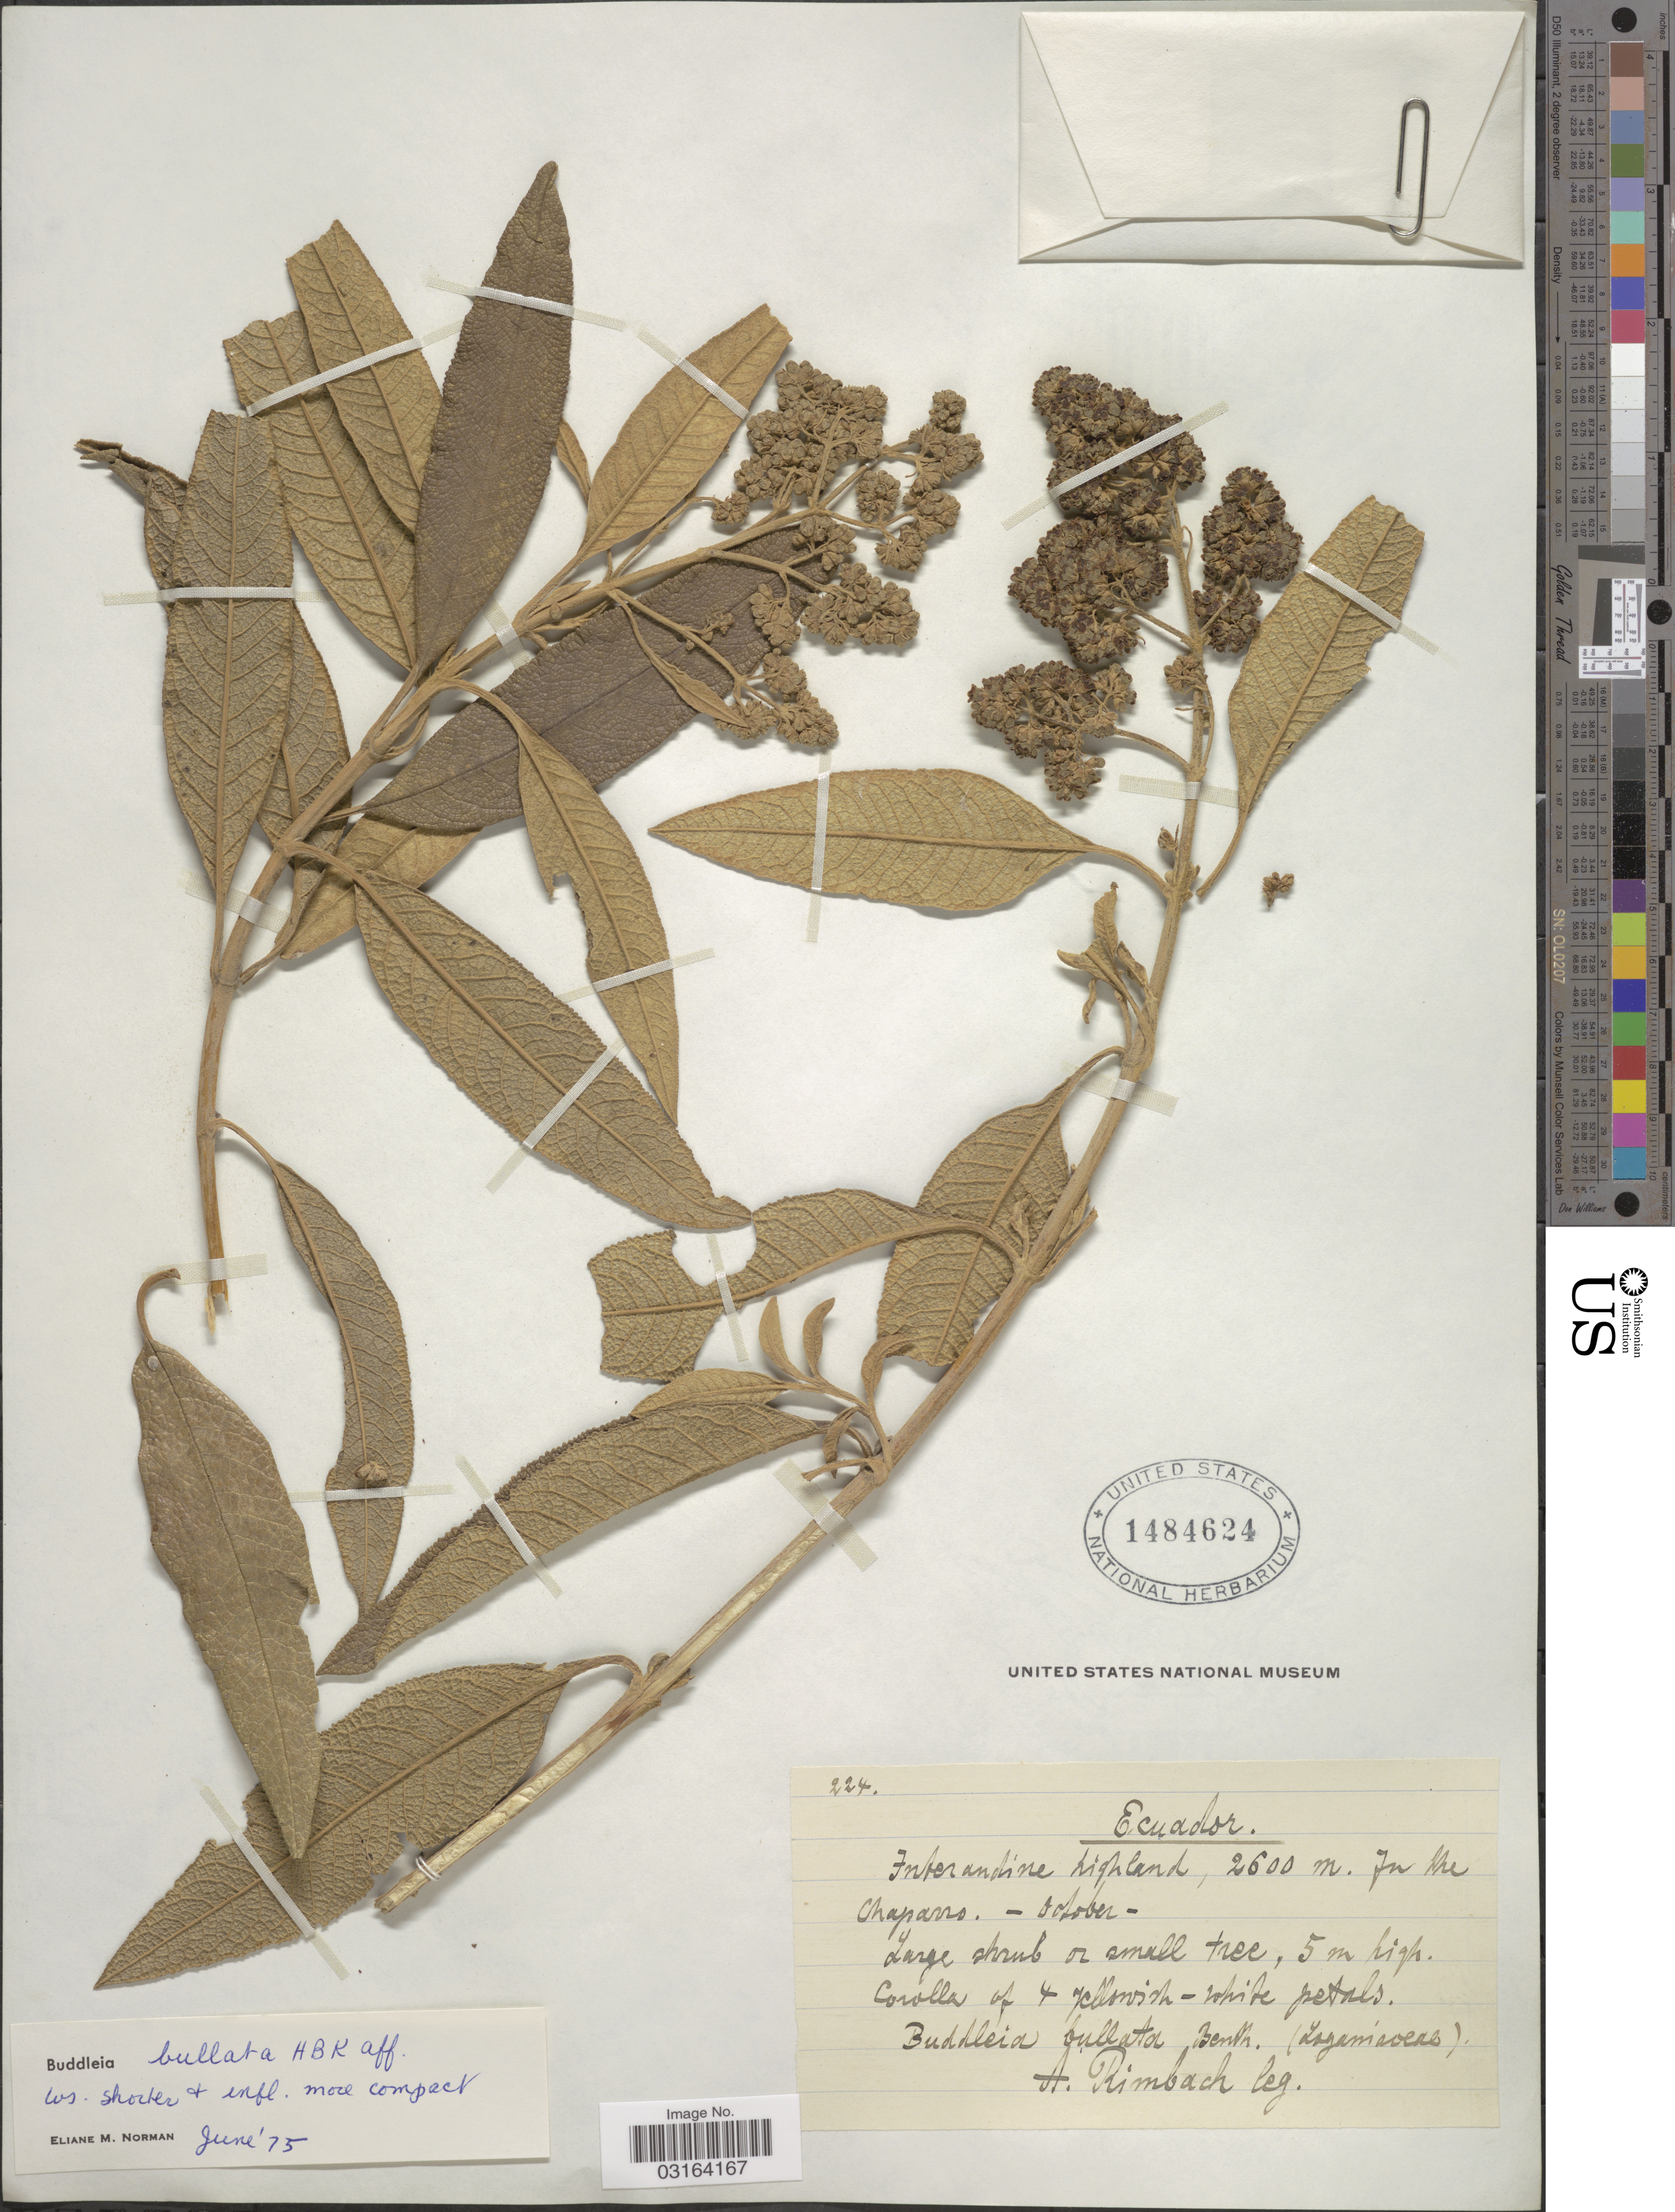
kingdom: Plantae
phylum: Tracheophyta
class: Magnoliopsida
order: Lamiales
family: Scrophulariaceae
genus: Buddleja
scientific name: Buddleja bullata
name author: Kunth in Humb. & et al.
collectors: A. Rimbach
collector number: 224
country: Ecuador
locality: Inter andine highland. In the Chaparro.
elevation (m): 2600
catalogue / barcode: US 1484624